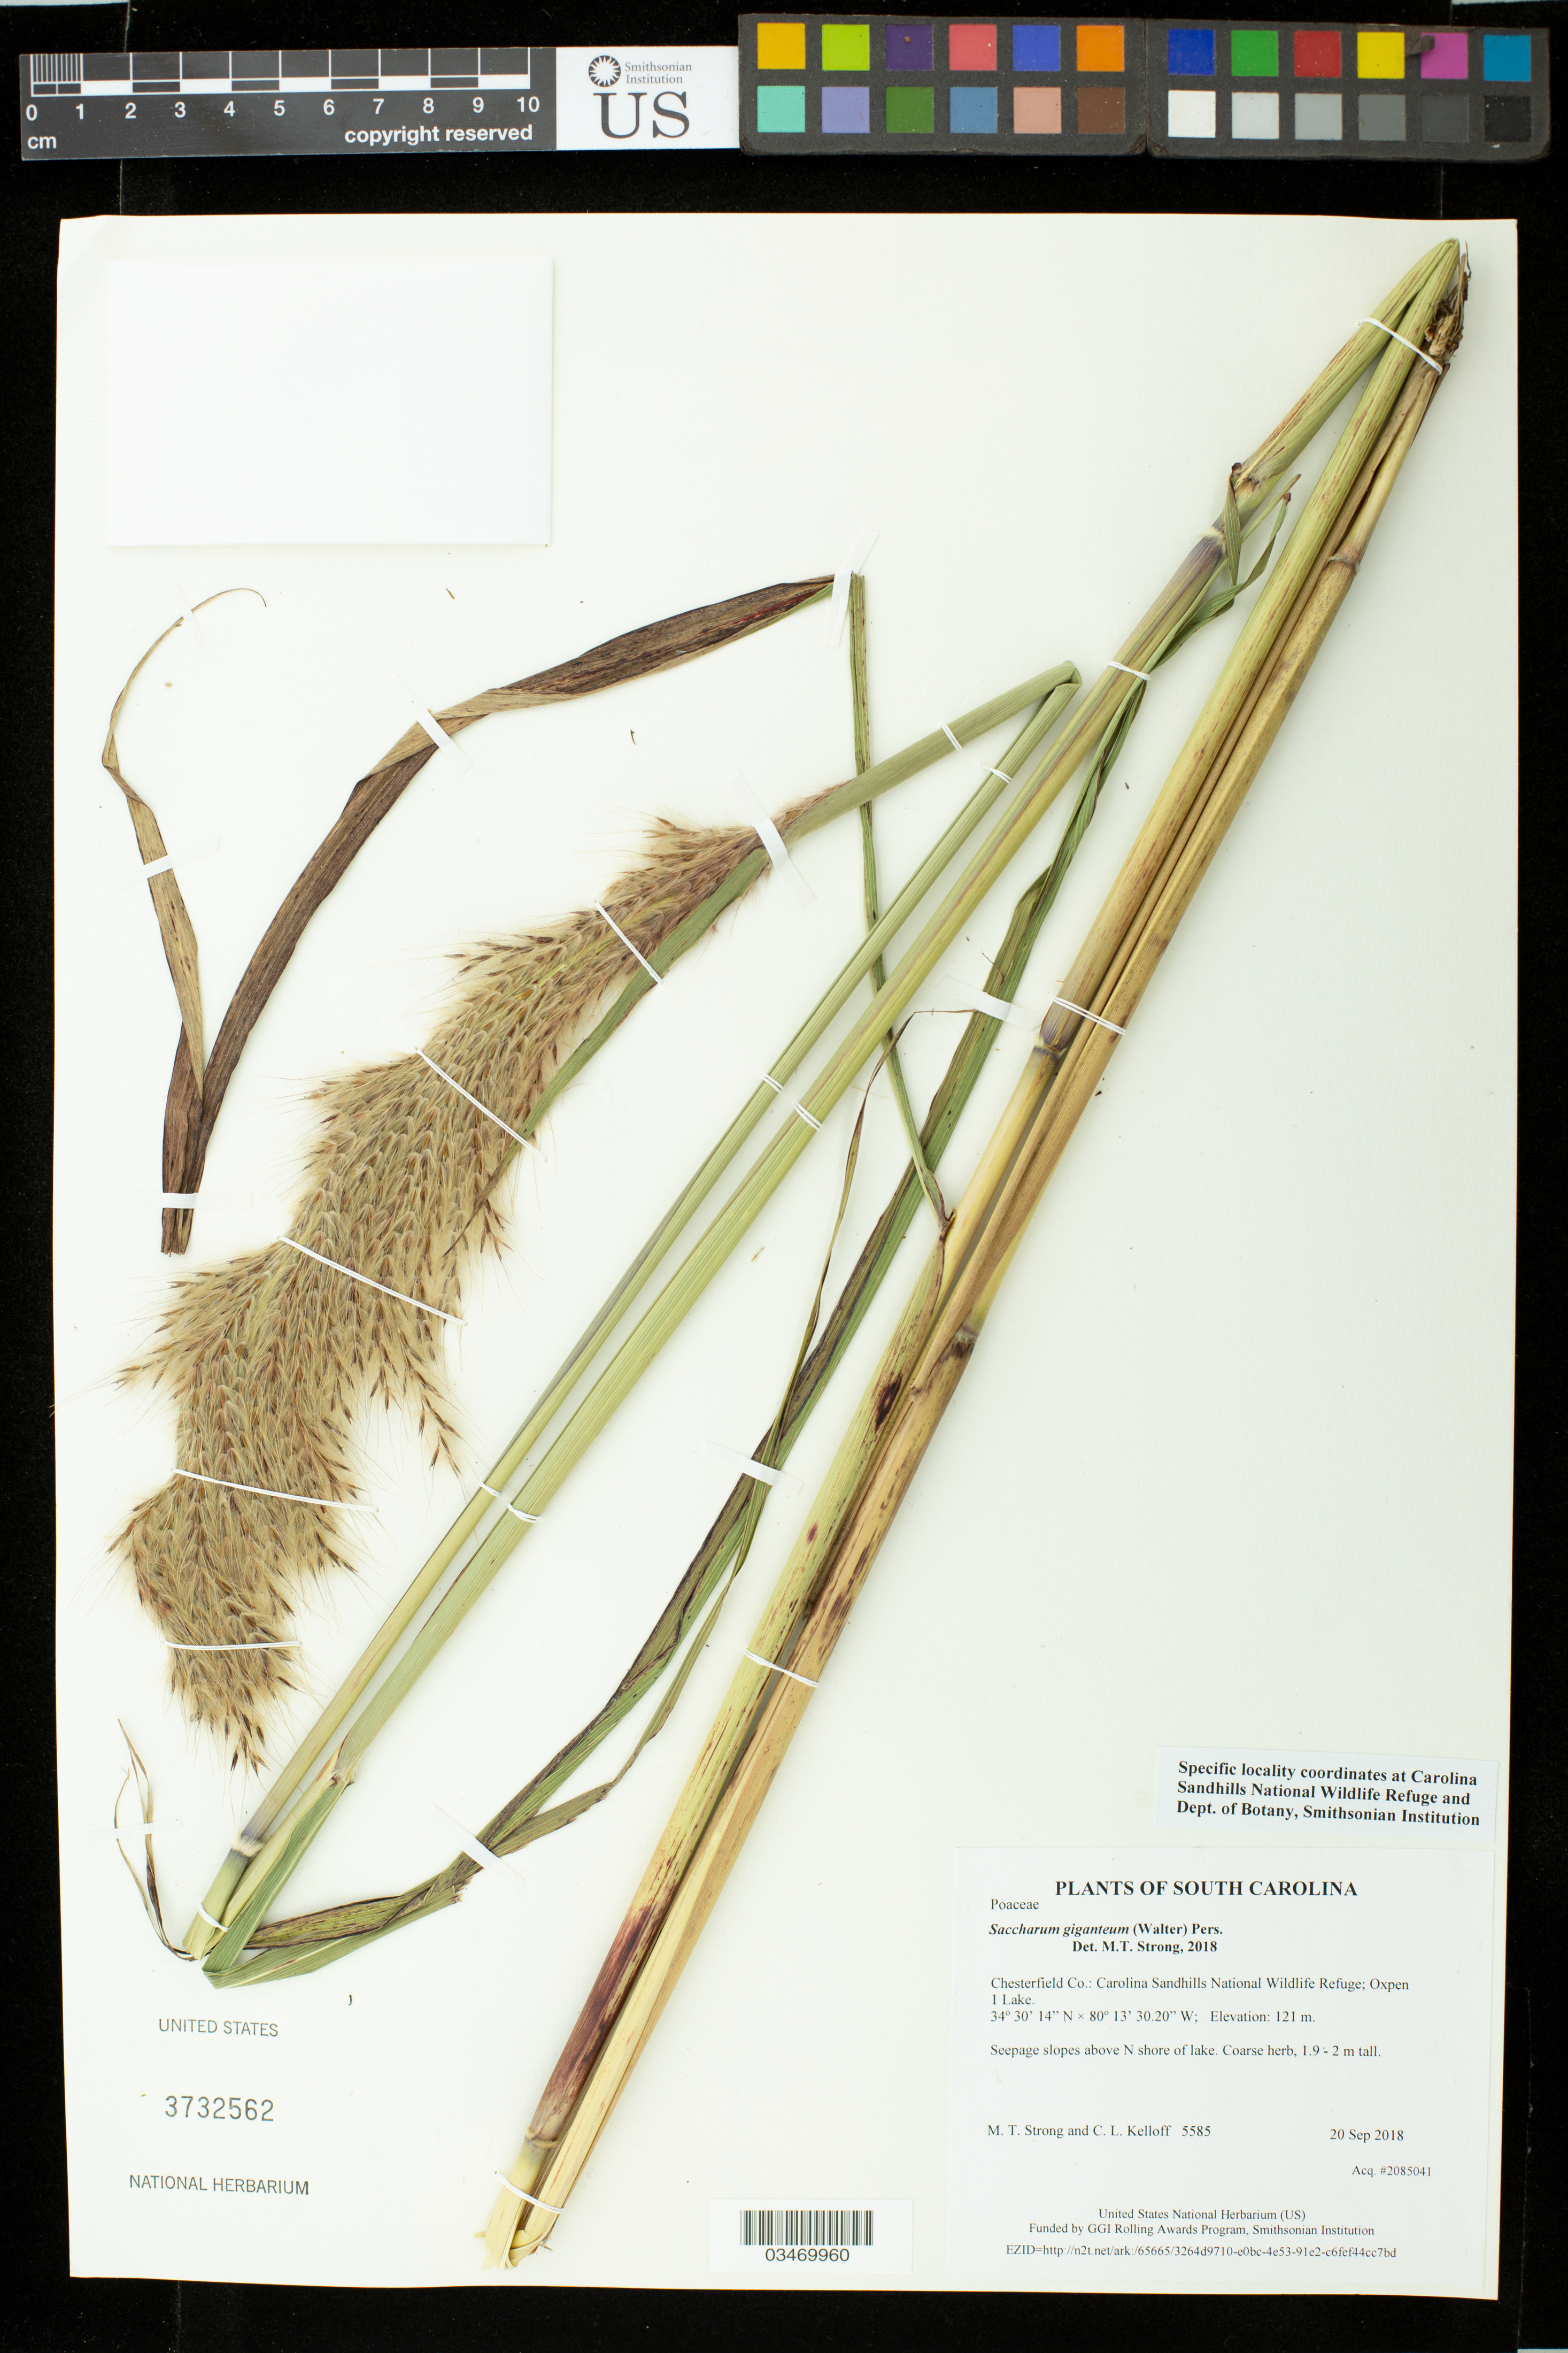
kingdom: Plantae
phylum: Tracheophyta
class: Liliopsida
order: Poales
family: Poaceae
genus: Saccharum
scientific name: Saccharum giganteum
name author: (Walter) Pers.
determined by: Strong, M. T., (US), Smithsonian Institution - National Museum of Natural History (UNITED STATES)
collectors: M. T. Strong & C. L. Kelloff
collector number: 5585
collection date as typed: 20 Sep 2018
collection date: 2018-09-20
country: United States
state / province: South Carolina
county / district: Chesterfield Co.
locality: Carolina Sandhills National Wildlife Refuge; Oxpen 1 seepage slopes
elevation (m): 121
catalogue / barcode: US 3732562